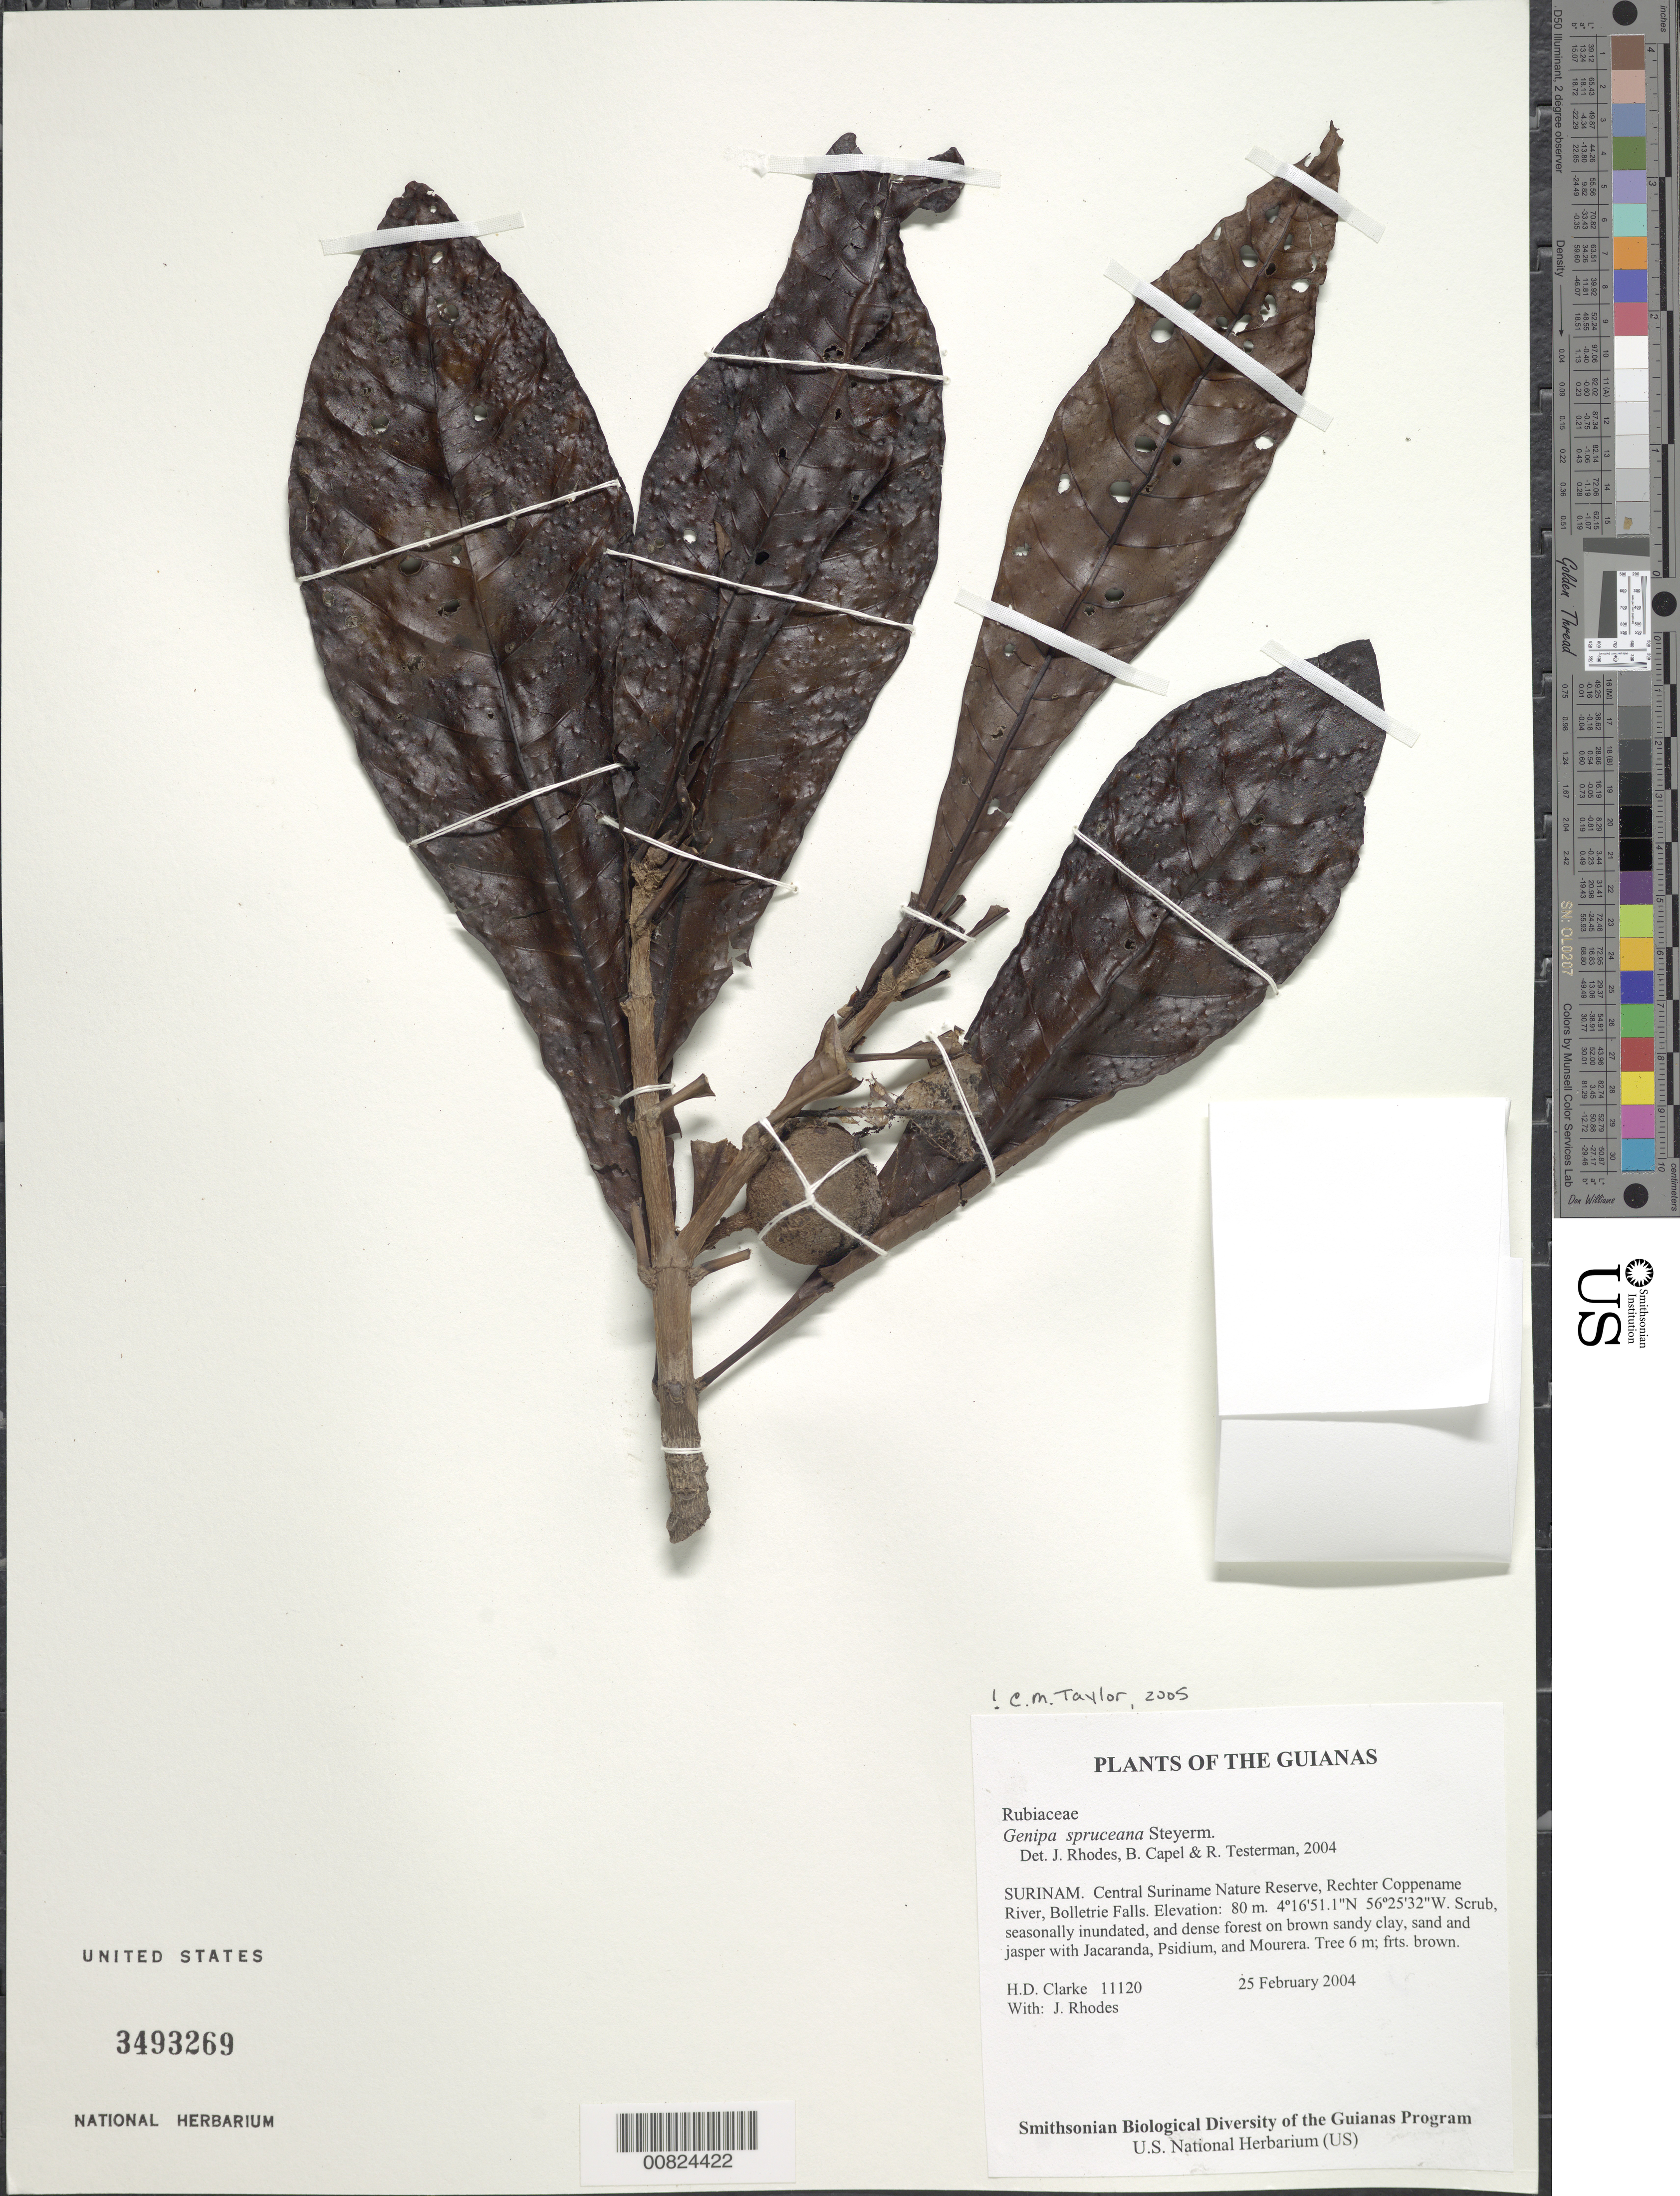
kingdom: Plantae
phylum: Tracheophyta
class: Magnoliopsida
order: Gentianales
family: Rubiaceae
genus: Genipa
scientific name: Genipa spruceana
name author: Steyerm.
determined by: Taylor, Charlotte M.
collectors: H. D. Clarke & J. Rhodes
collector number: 11120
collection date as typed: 25 February 2004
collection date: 2004-02-25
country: Suriname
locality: Central Suriname Nature Reserve, Rechter Coppename River, Bolletrie Falls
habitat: Scrub, seasonally inundated, and dense forest on brown sandy clay, sand and jasper with Jacaranda, Psidium, and Mourera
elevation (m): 80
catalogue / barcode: US 3493269